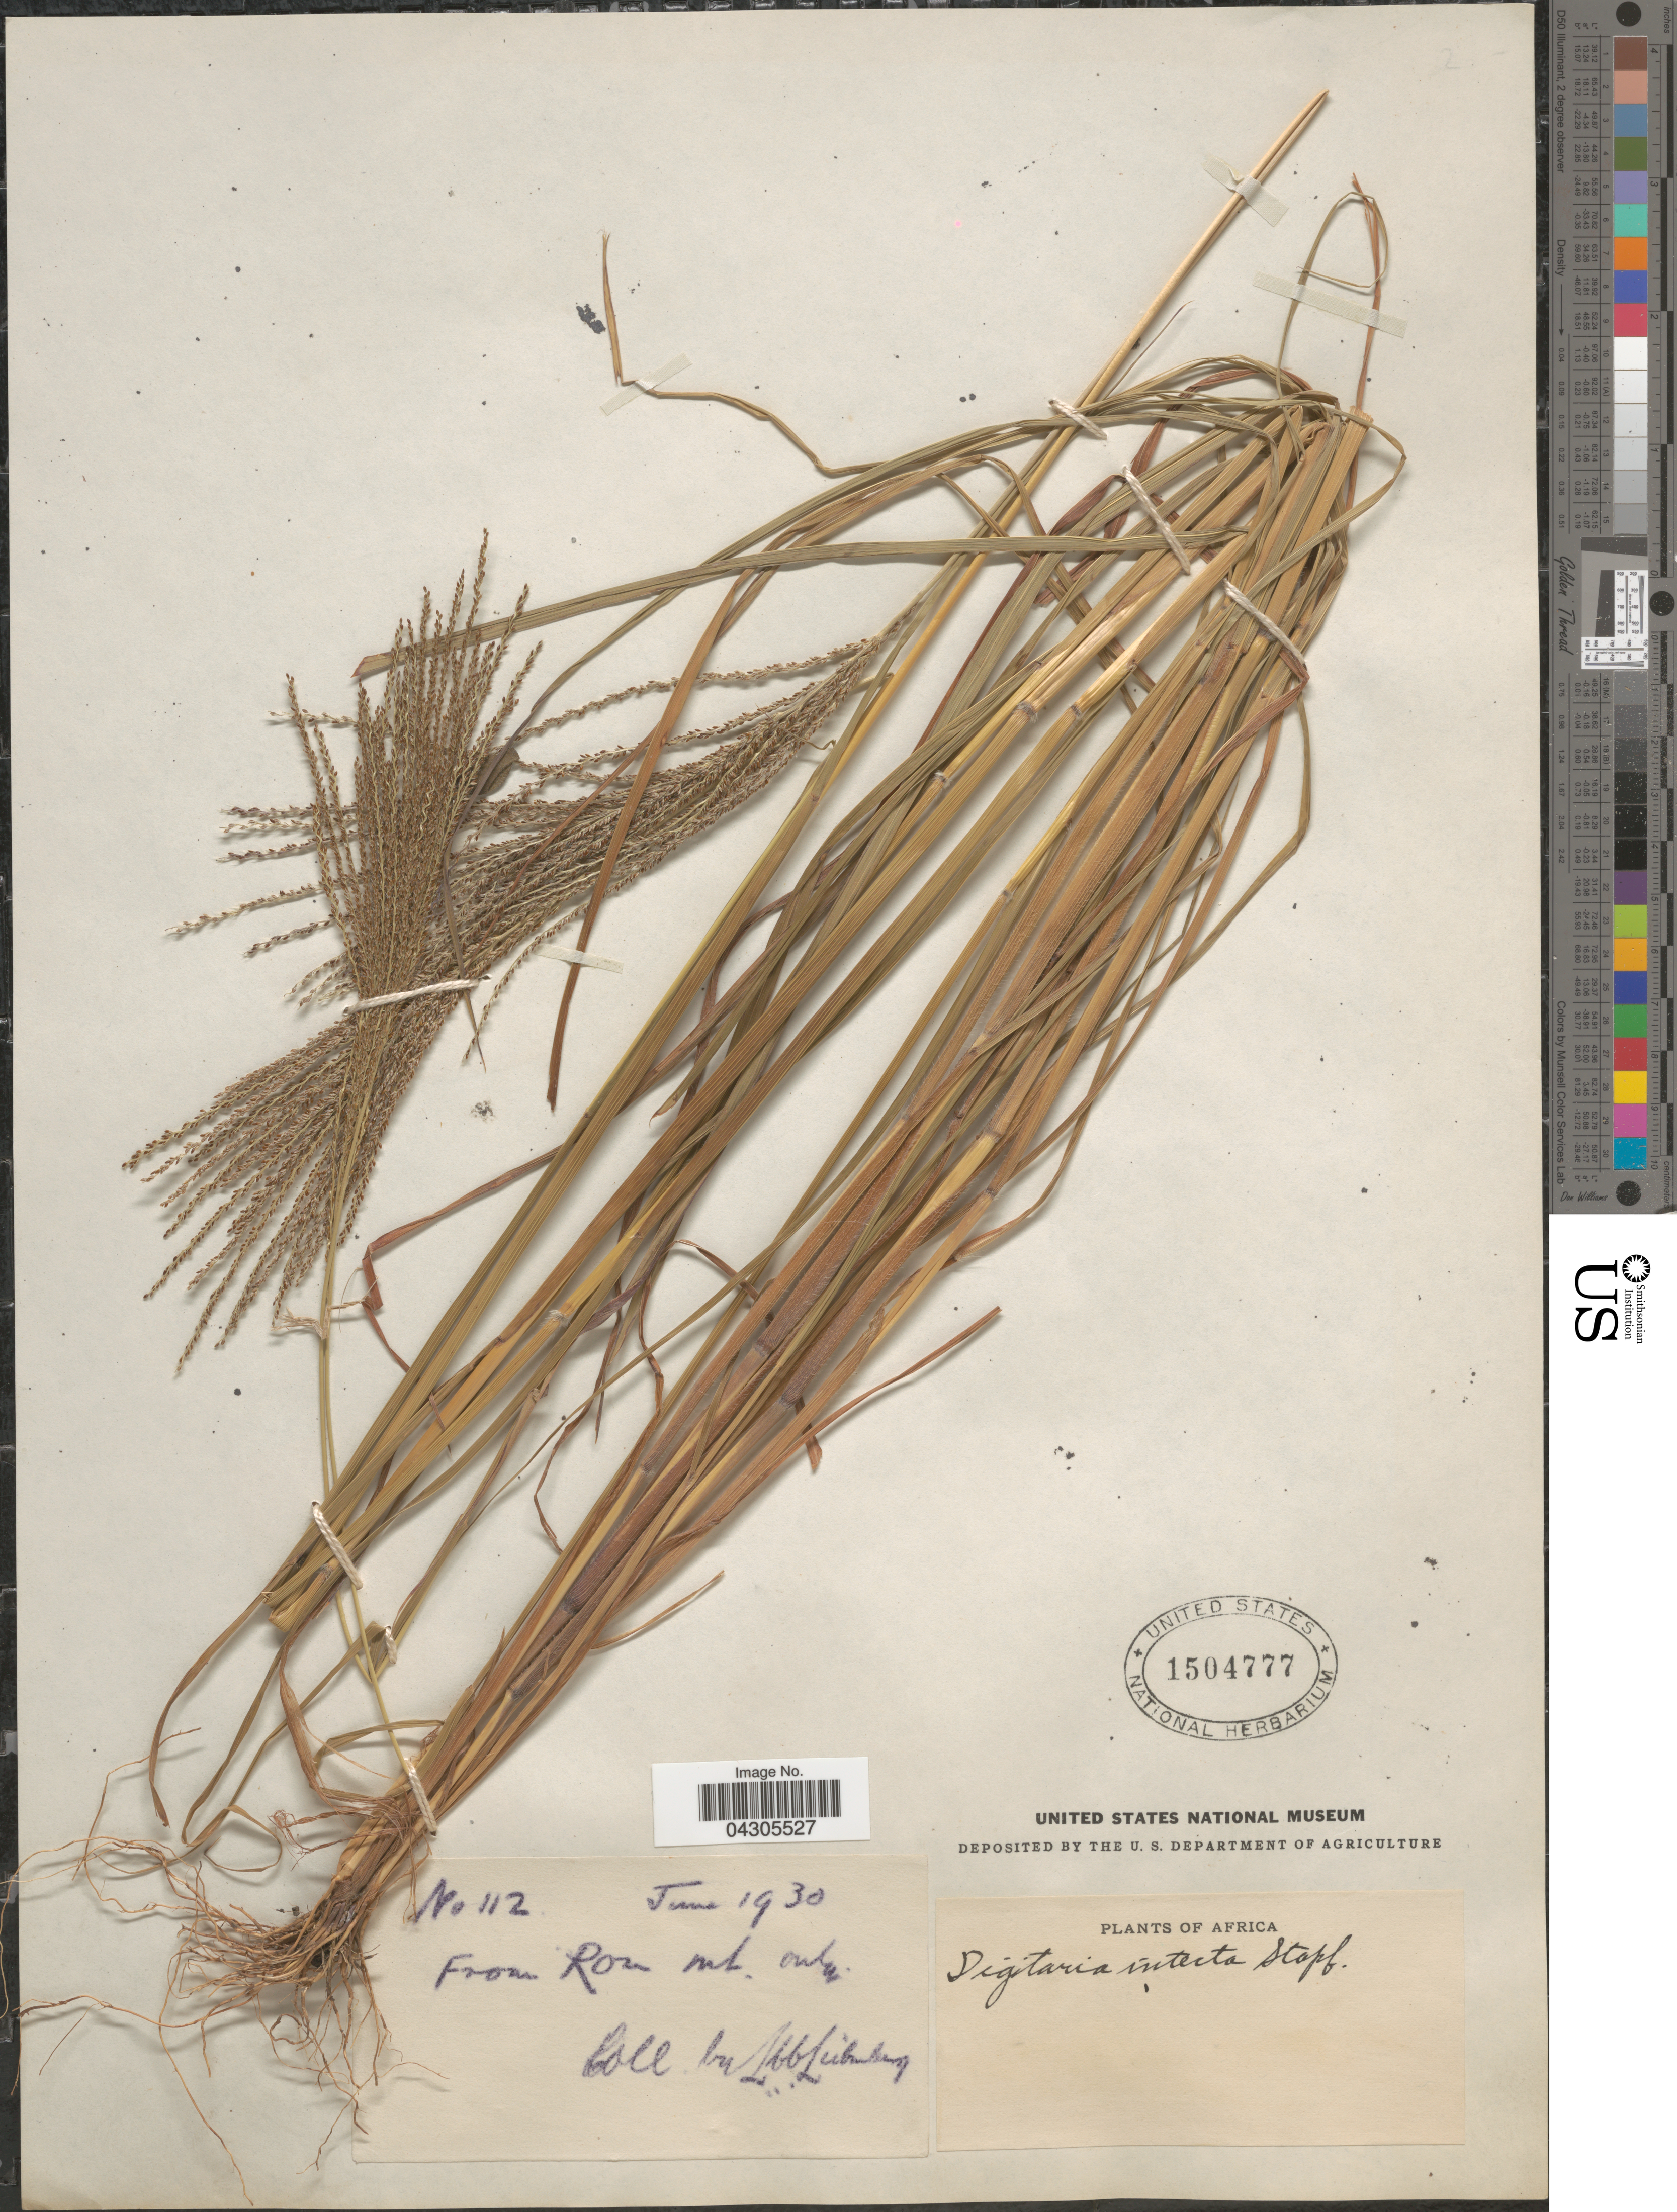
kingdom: Plantae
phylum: Tracheophyta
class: Liliopsida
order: Poales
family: Poaceae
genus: Digitaria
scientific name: Digitaria intecta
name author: Stapf in Prain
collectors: L. Liebenberg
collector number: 112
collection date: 1930-06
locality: Afrika. From Rone Mt. only.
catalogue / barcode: US 1504777